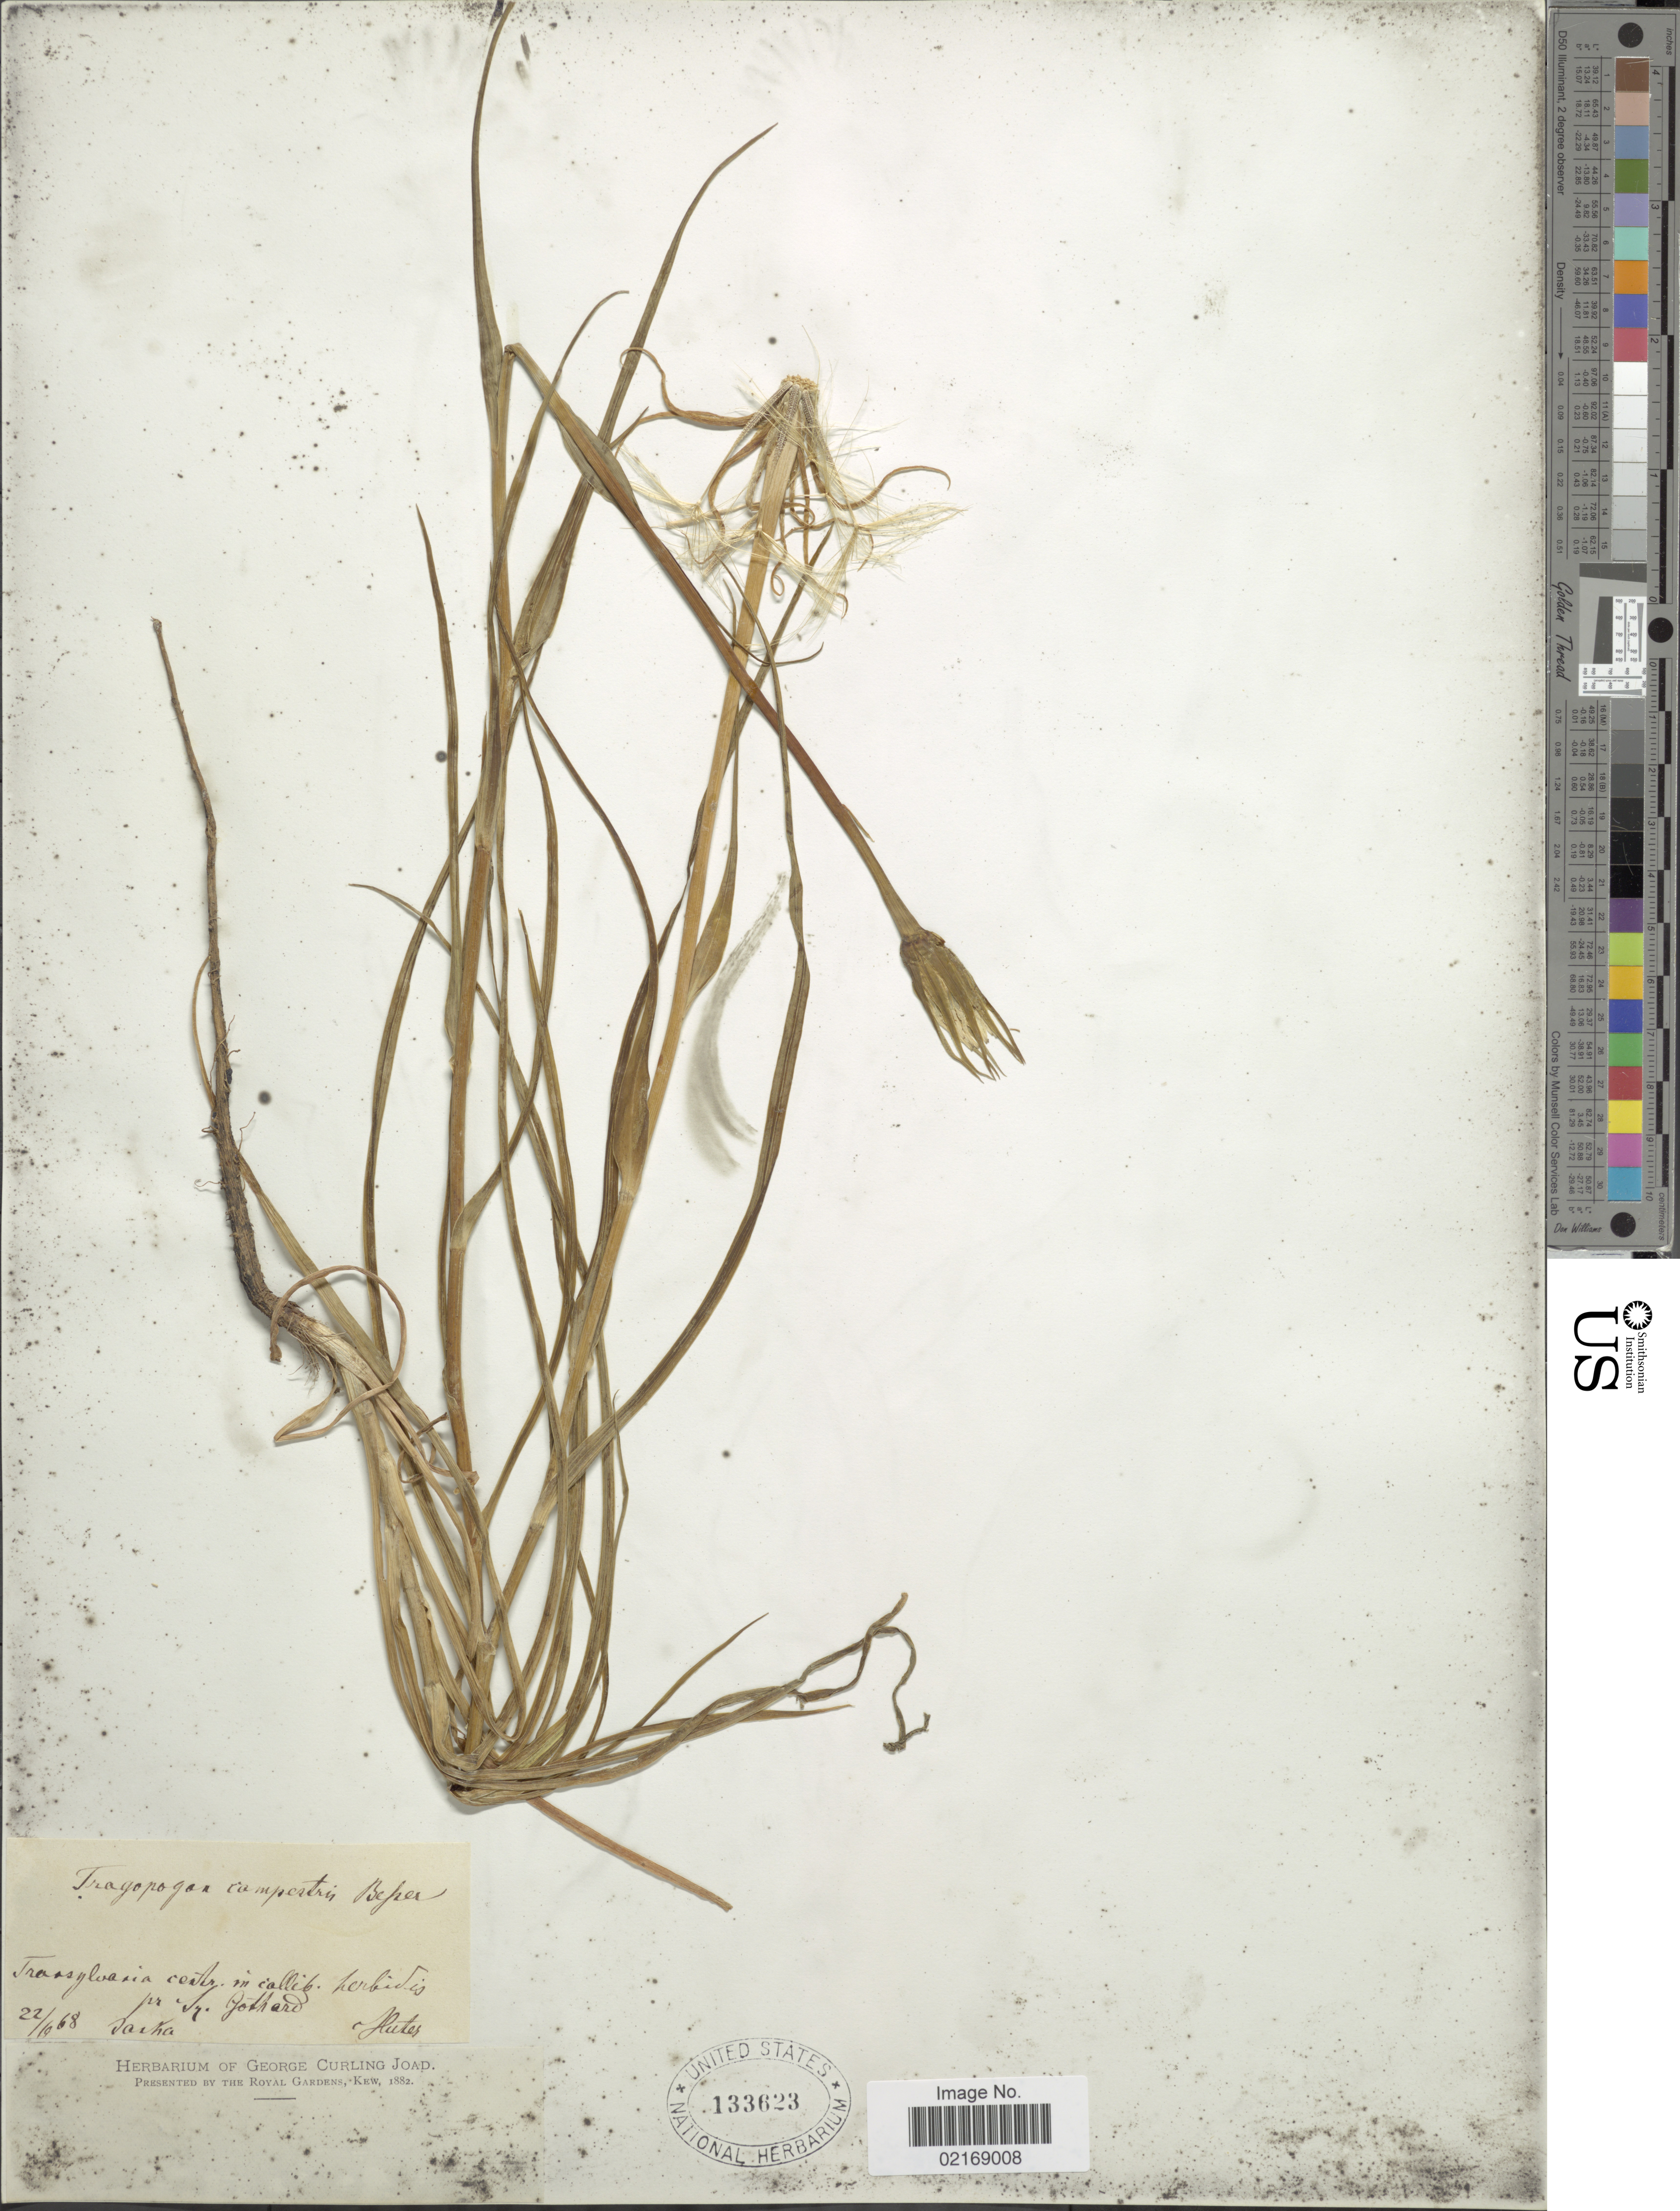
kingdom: Plantae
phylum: Tracheophyta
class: Magnoliopsida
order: Asterales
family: Asteraceae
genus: Tragopogon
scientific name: Tragopogon campestris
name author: Besser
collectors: -. Huter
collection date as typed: Transcribed d/m/y: 22/9/68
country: Romania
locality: Transylvania centr. in collib. herbidis pr. Sy. Gothard [interpreted]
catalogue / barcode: US 133623